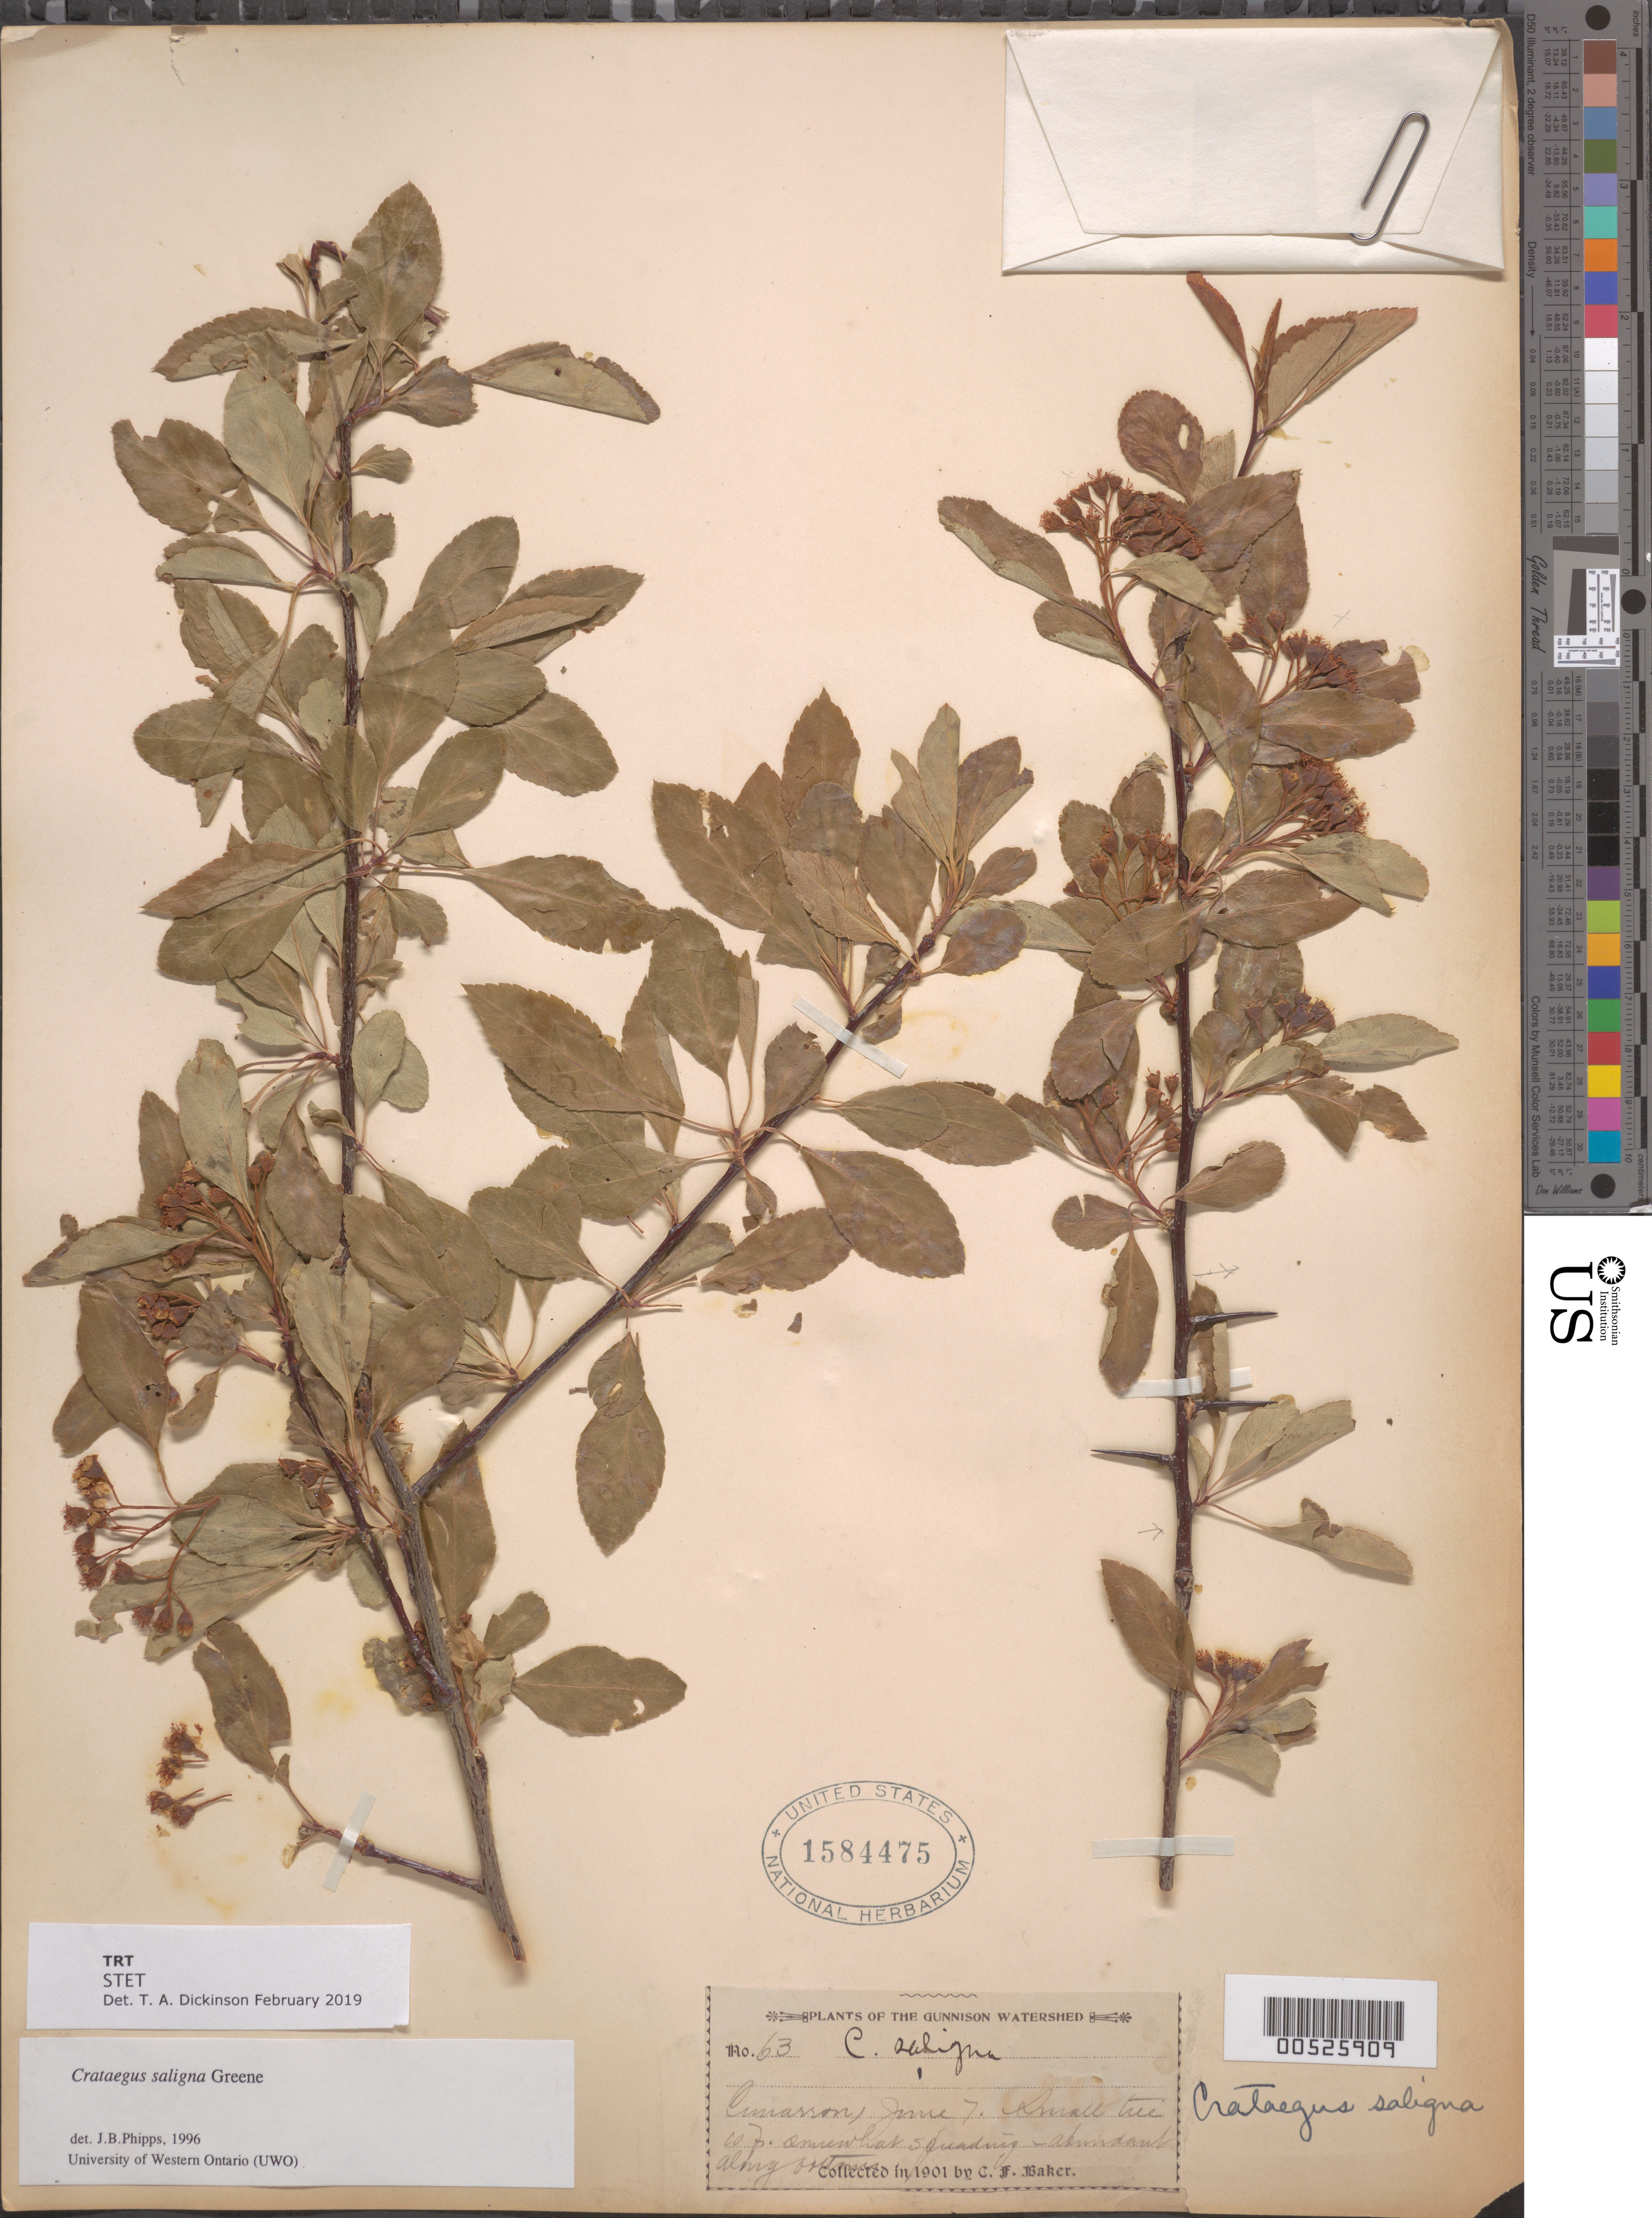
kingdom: Plantae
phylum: Tracheophyta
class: Magnoliopsida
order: Rosales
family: Rosaceae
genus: Crataegus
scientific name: Crataegus saligna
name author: Greene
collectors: C. F. Baker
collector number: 63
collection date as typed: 07 Jun 1901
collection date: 1901-06-07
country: United States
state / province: Colorado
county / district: Montrose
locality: Cimarron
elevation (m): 2103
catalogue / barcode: US 1584475